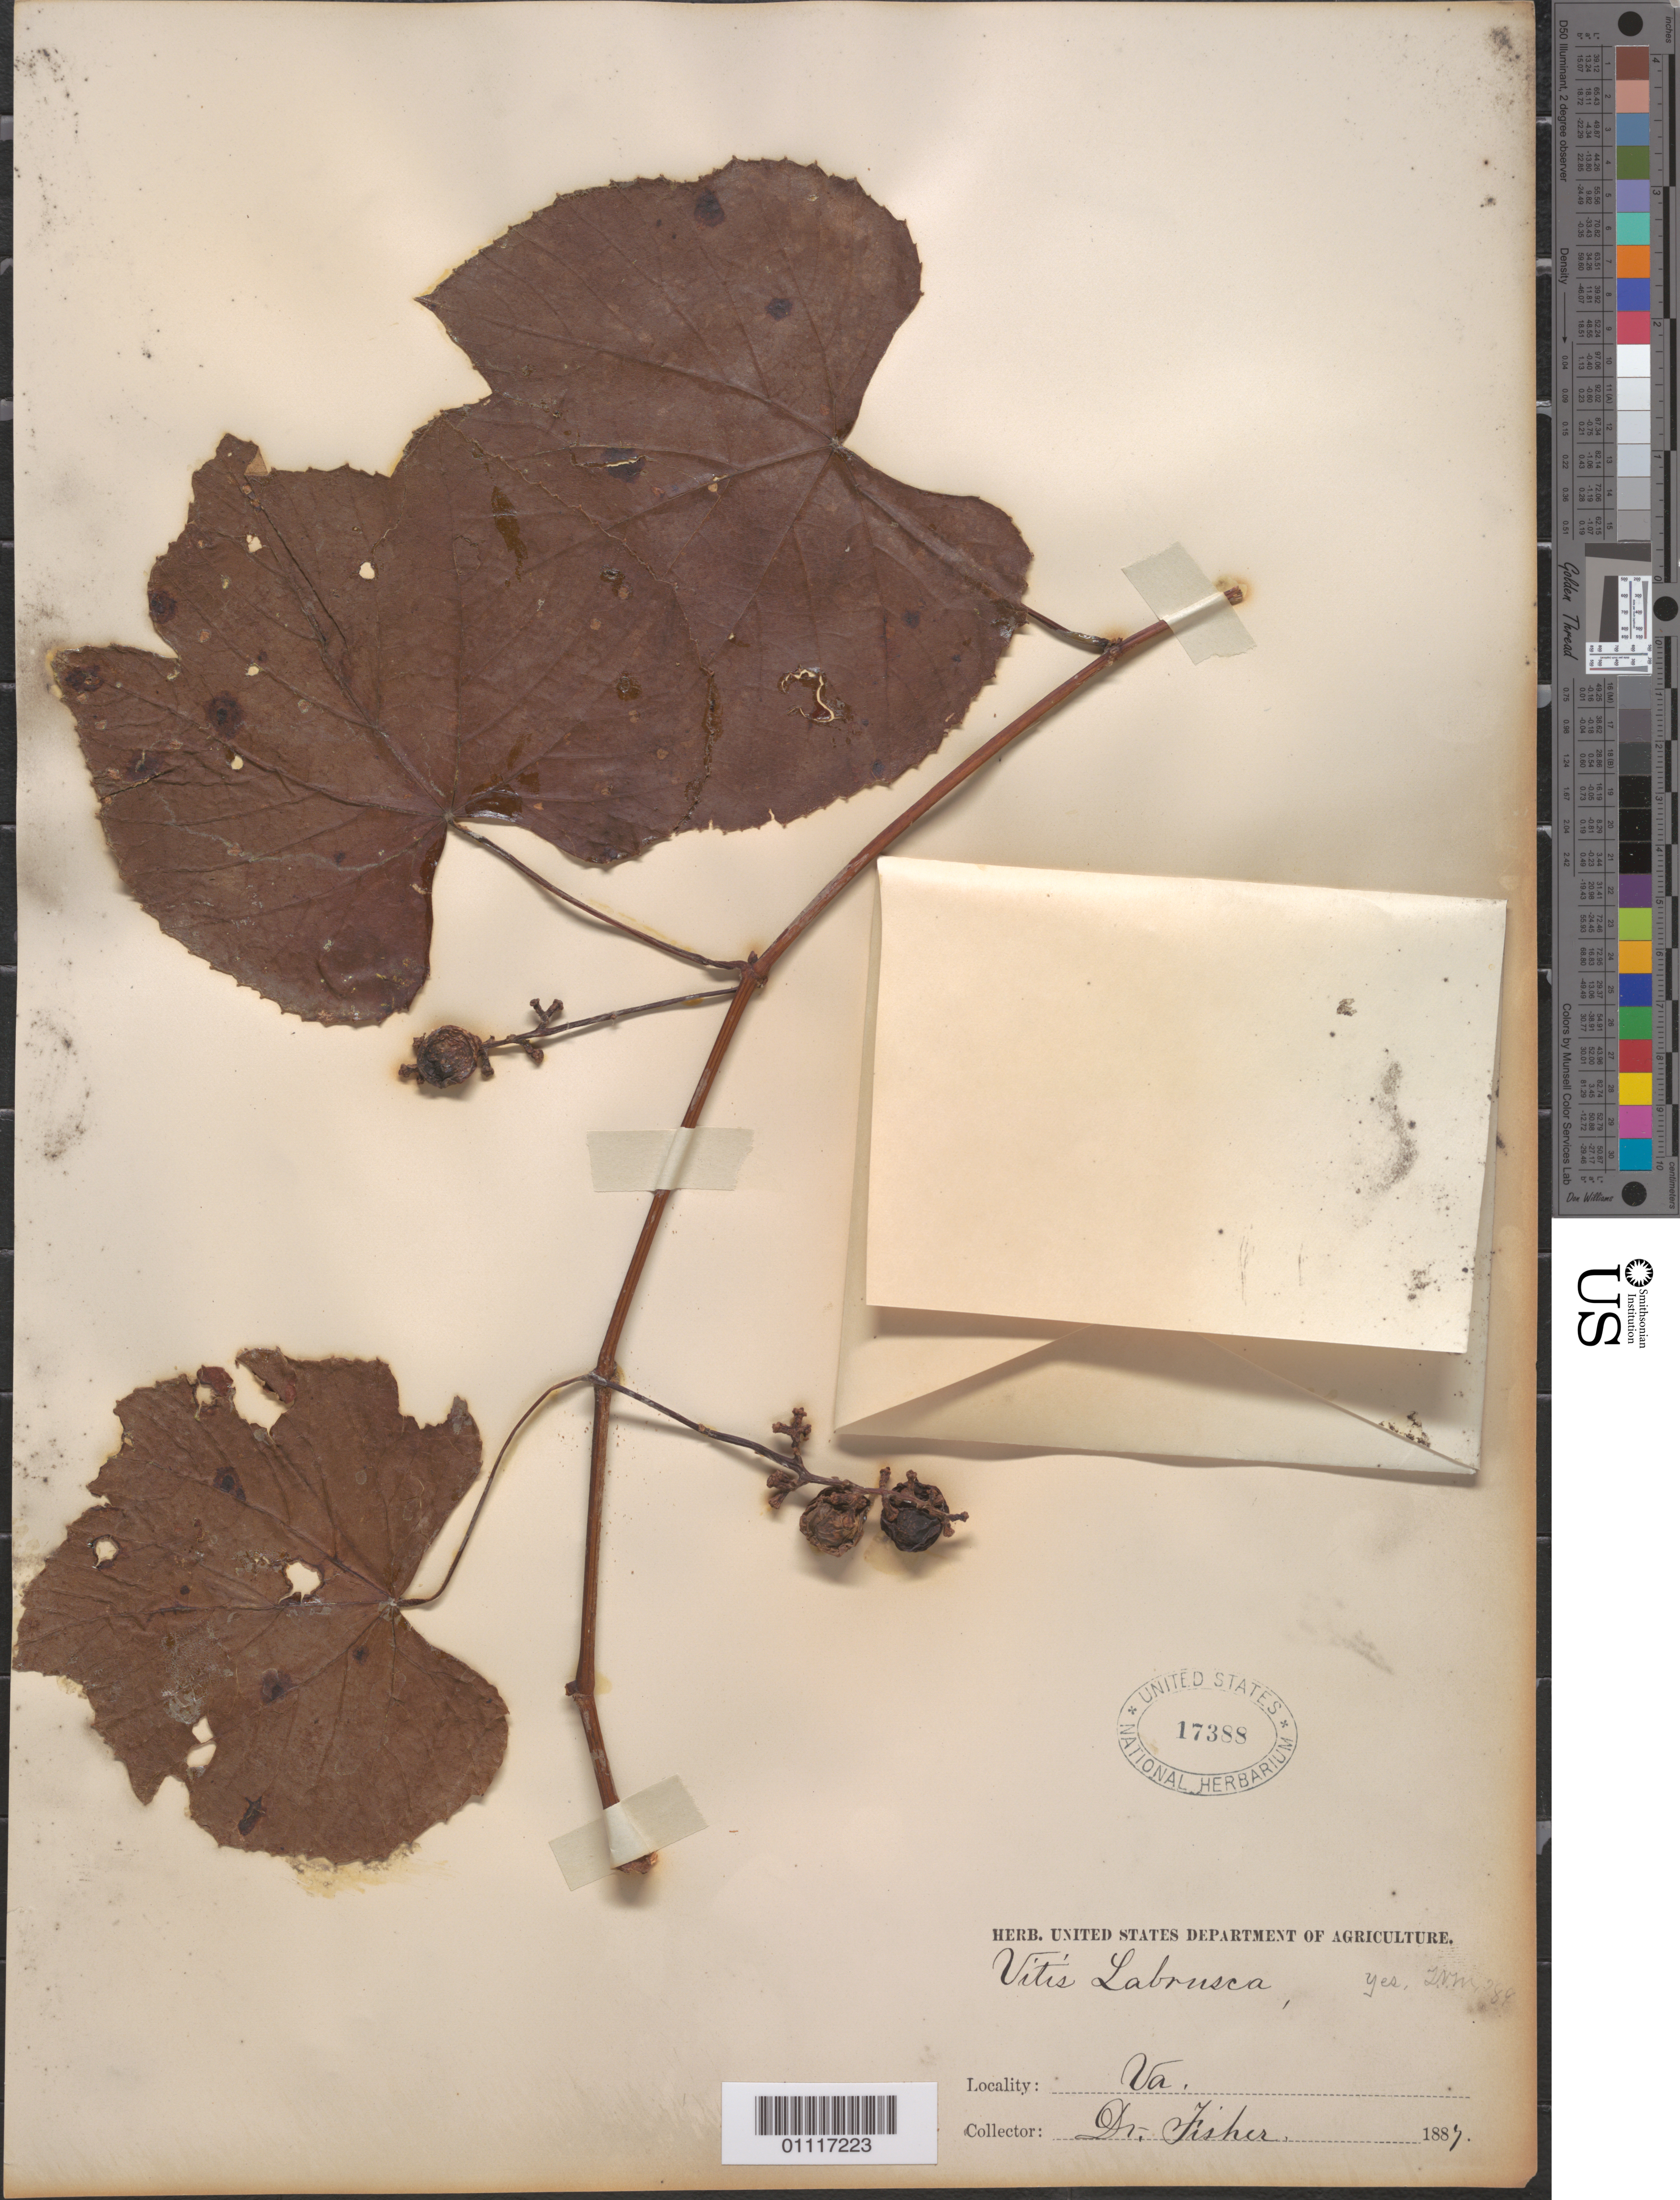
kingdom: Plantae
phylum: Tracheophyta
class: Magnoliopsida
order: Vitales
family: Vitaceae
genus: Vitis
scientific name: Vitis labrusca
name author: L.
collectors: Fisher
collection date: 1883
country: United States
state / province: Virginia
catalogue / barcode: US 17388